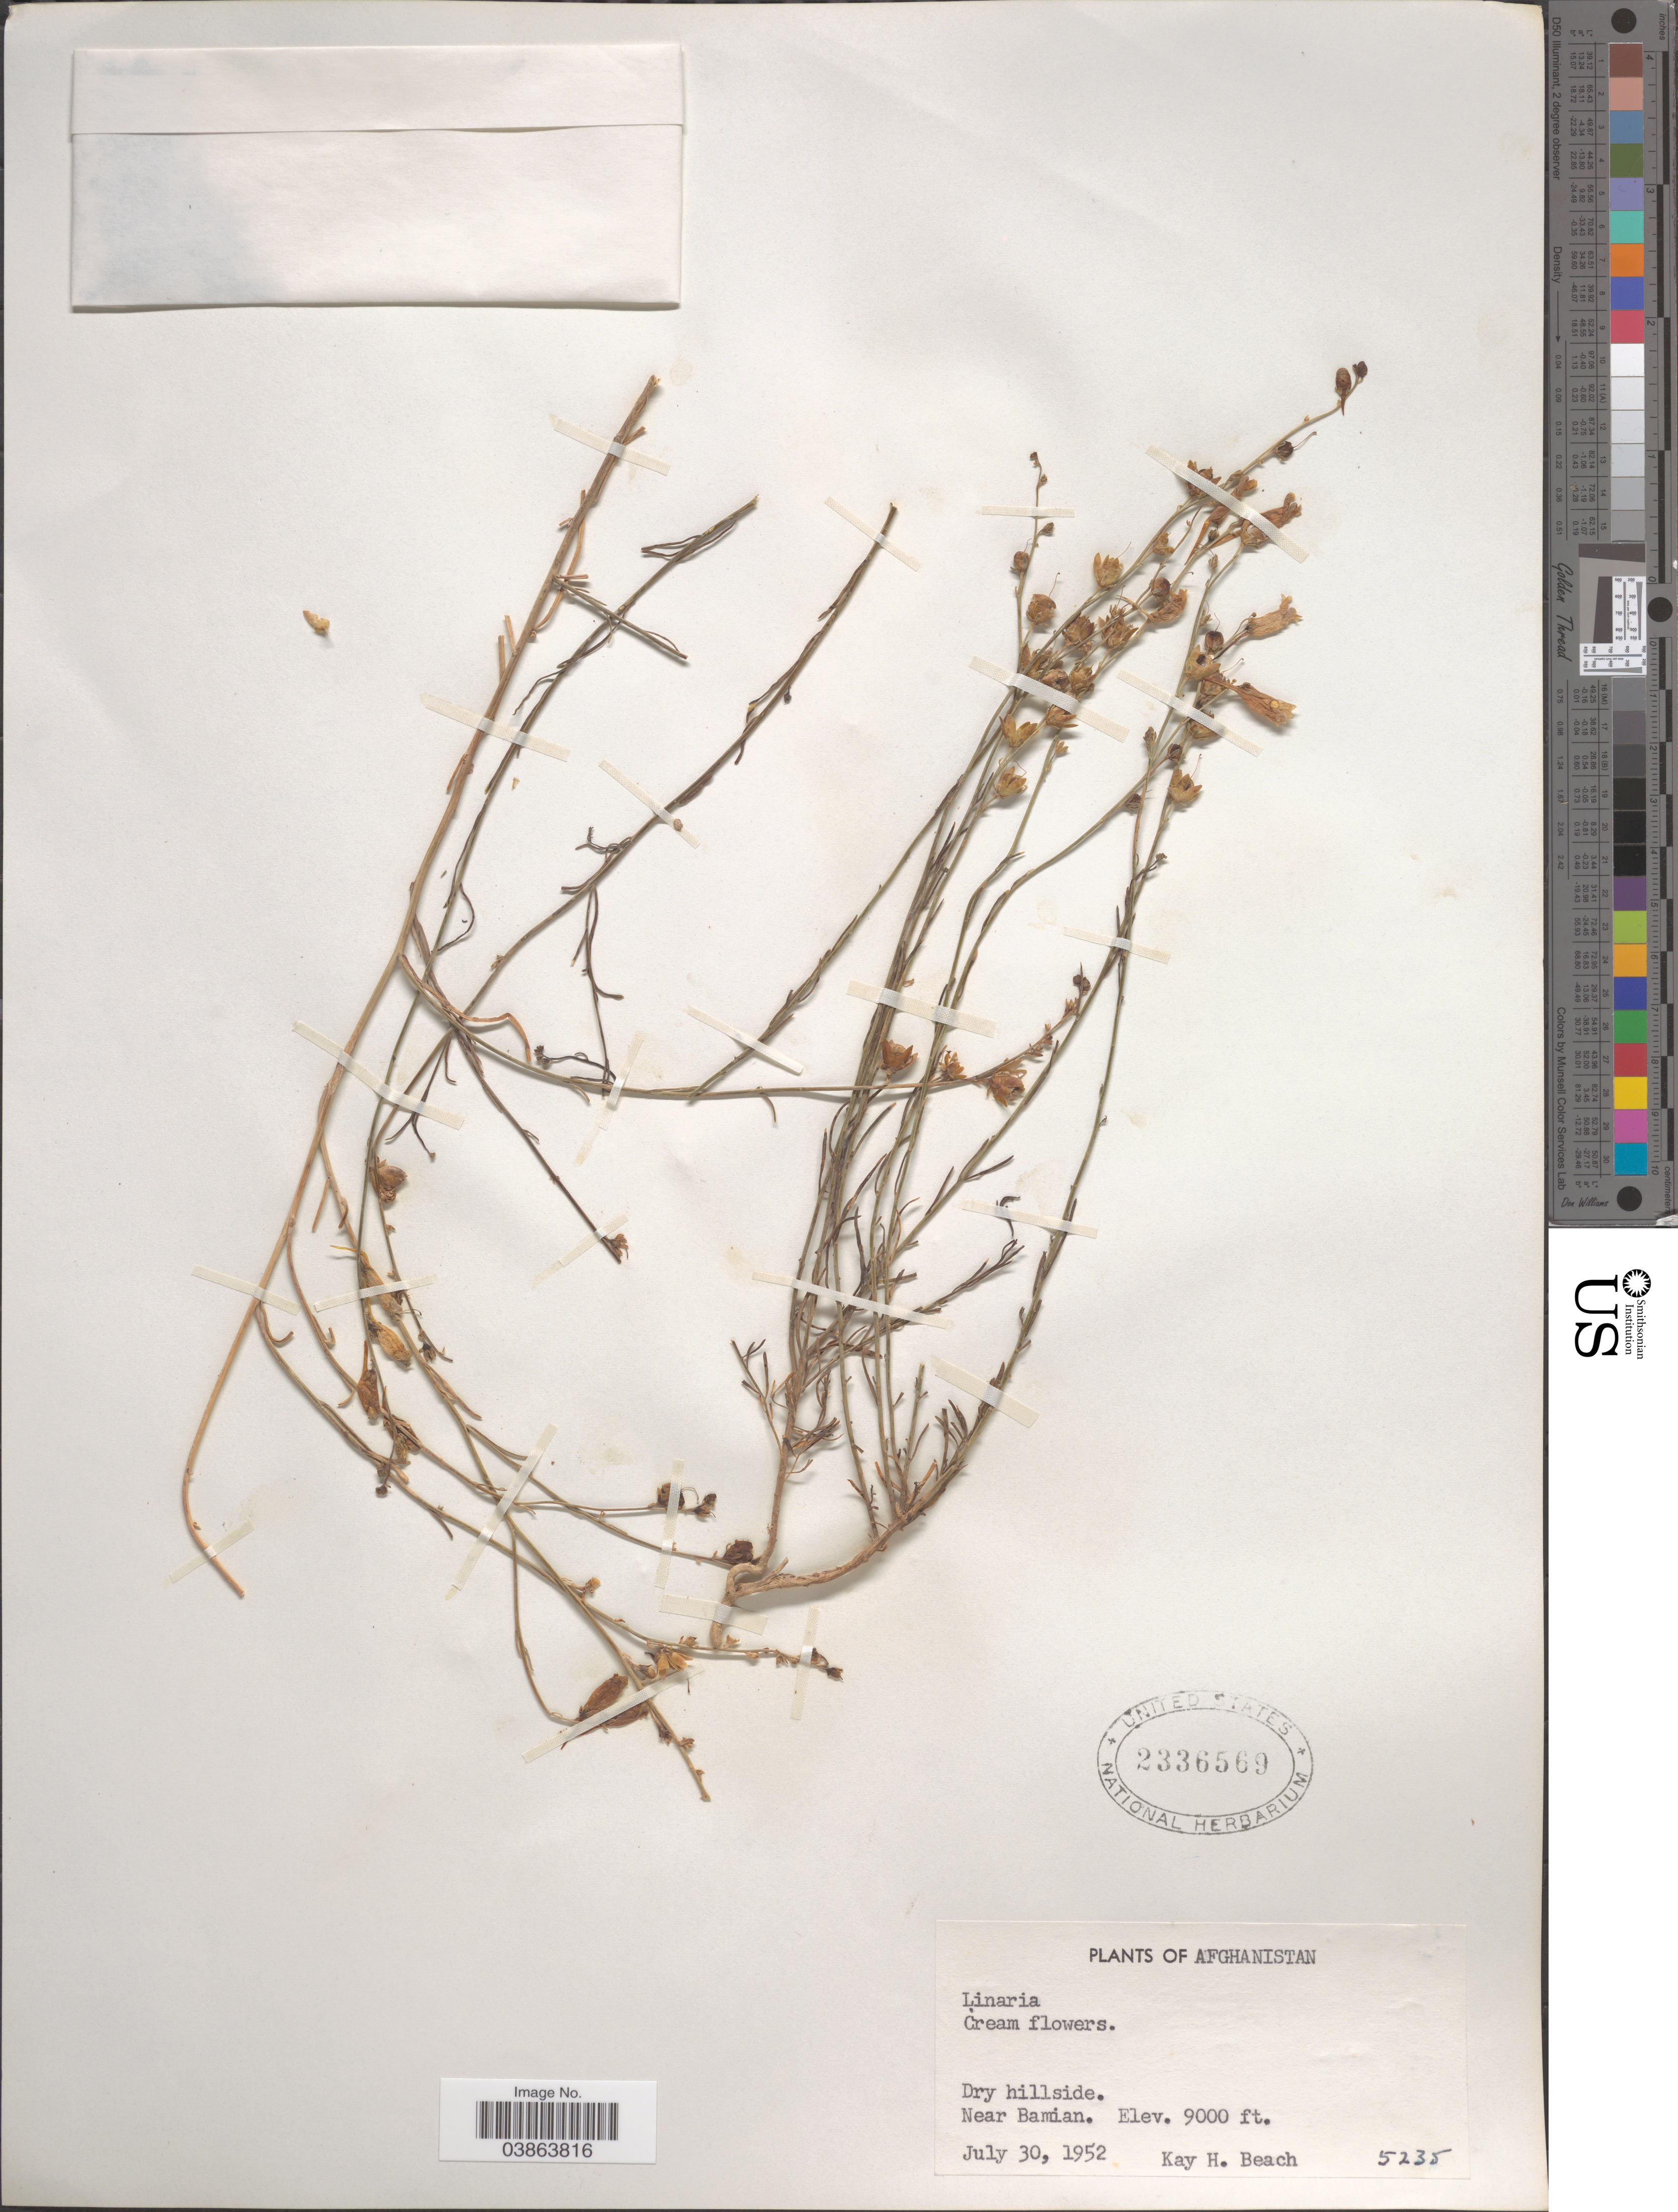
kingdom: Plantae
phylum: Tracheophyta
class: Magnoliopsida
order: Lamiales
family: Plantaginaceae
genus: Linaria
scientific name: Linaria sp.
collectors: K. H. Beach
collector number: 5235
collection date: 1952-07-30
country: Afghanistan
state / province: Bamian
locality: Near Bamian.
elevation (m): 2743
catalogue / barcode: US 2336569